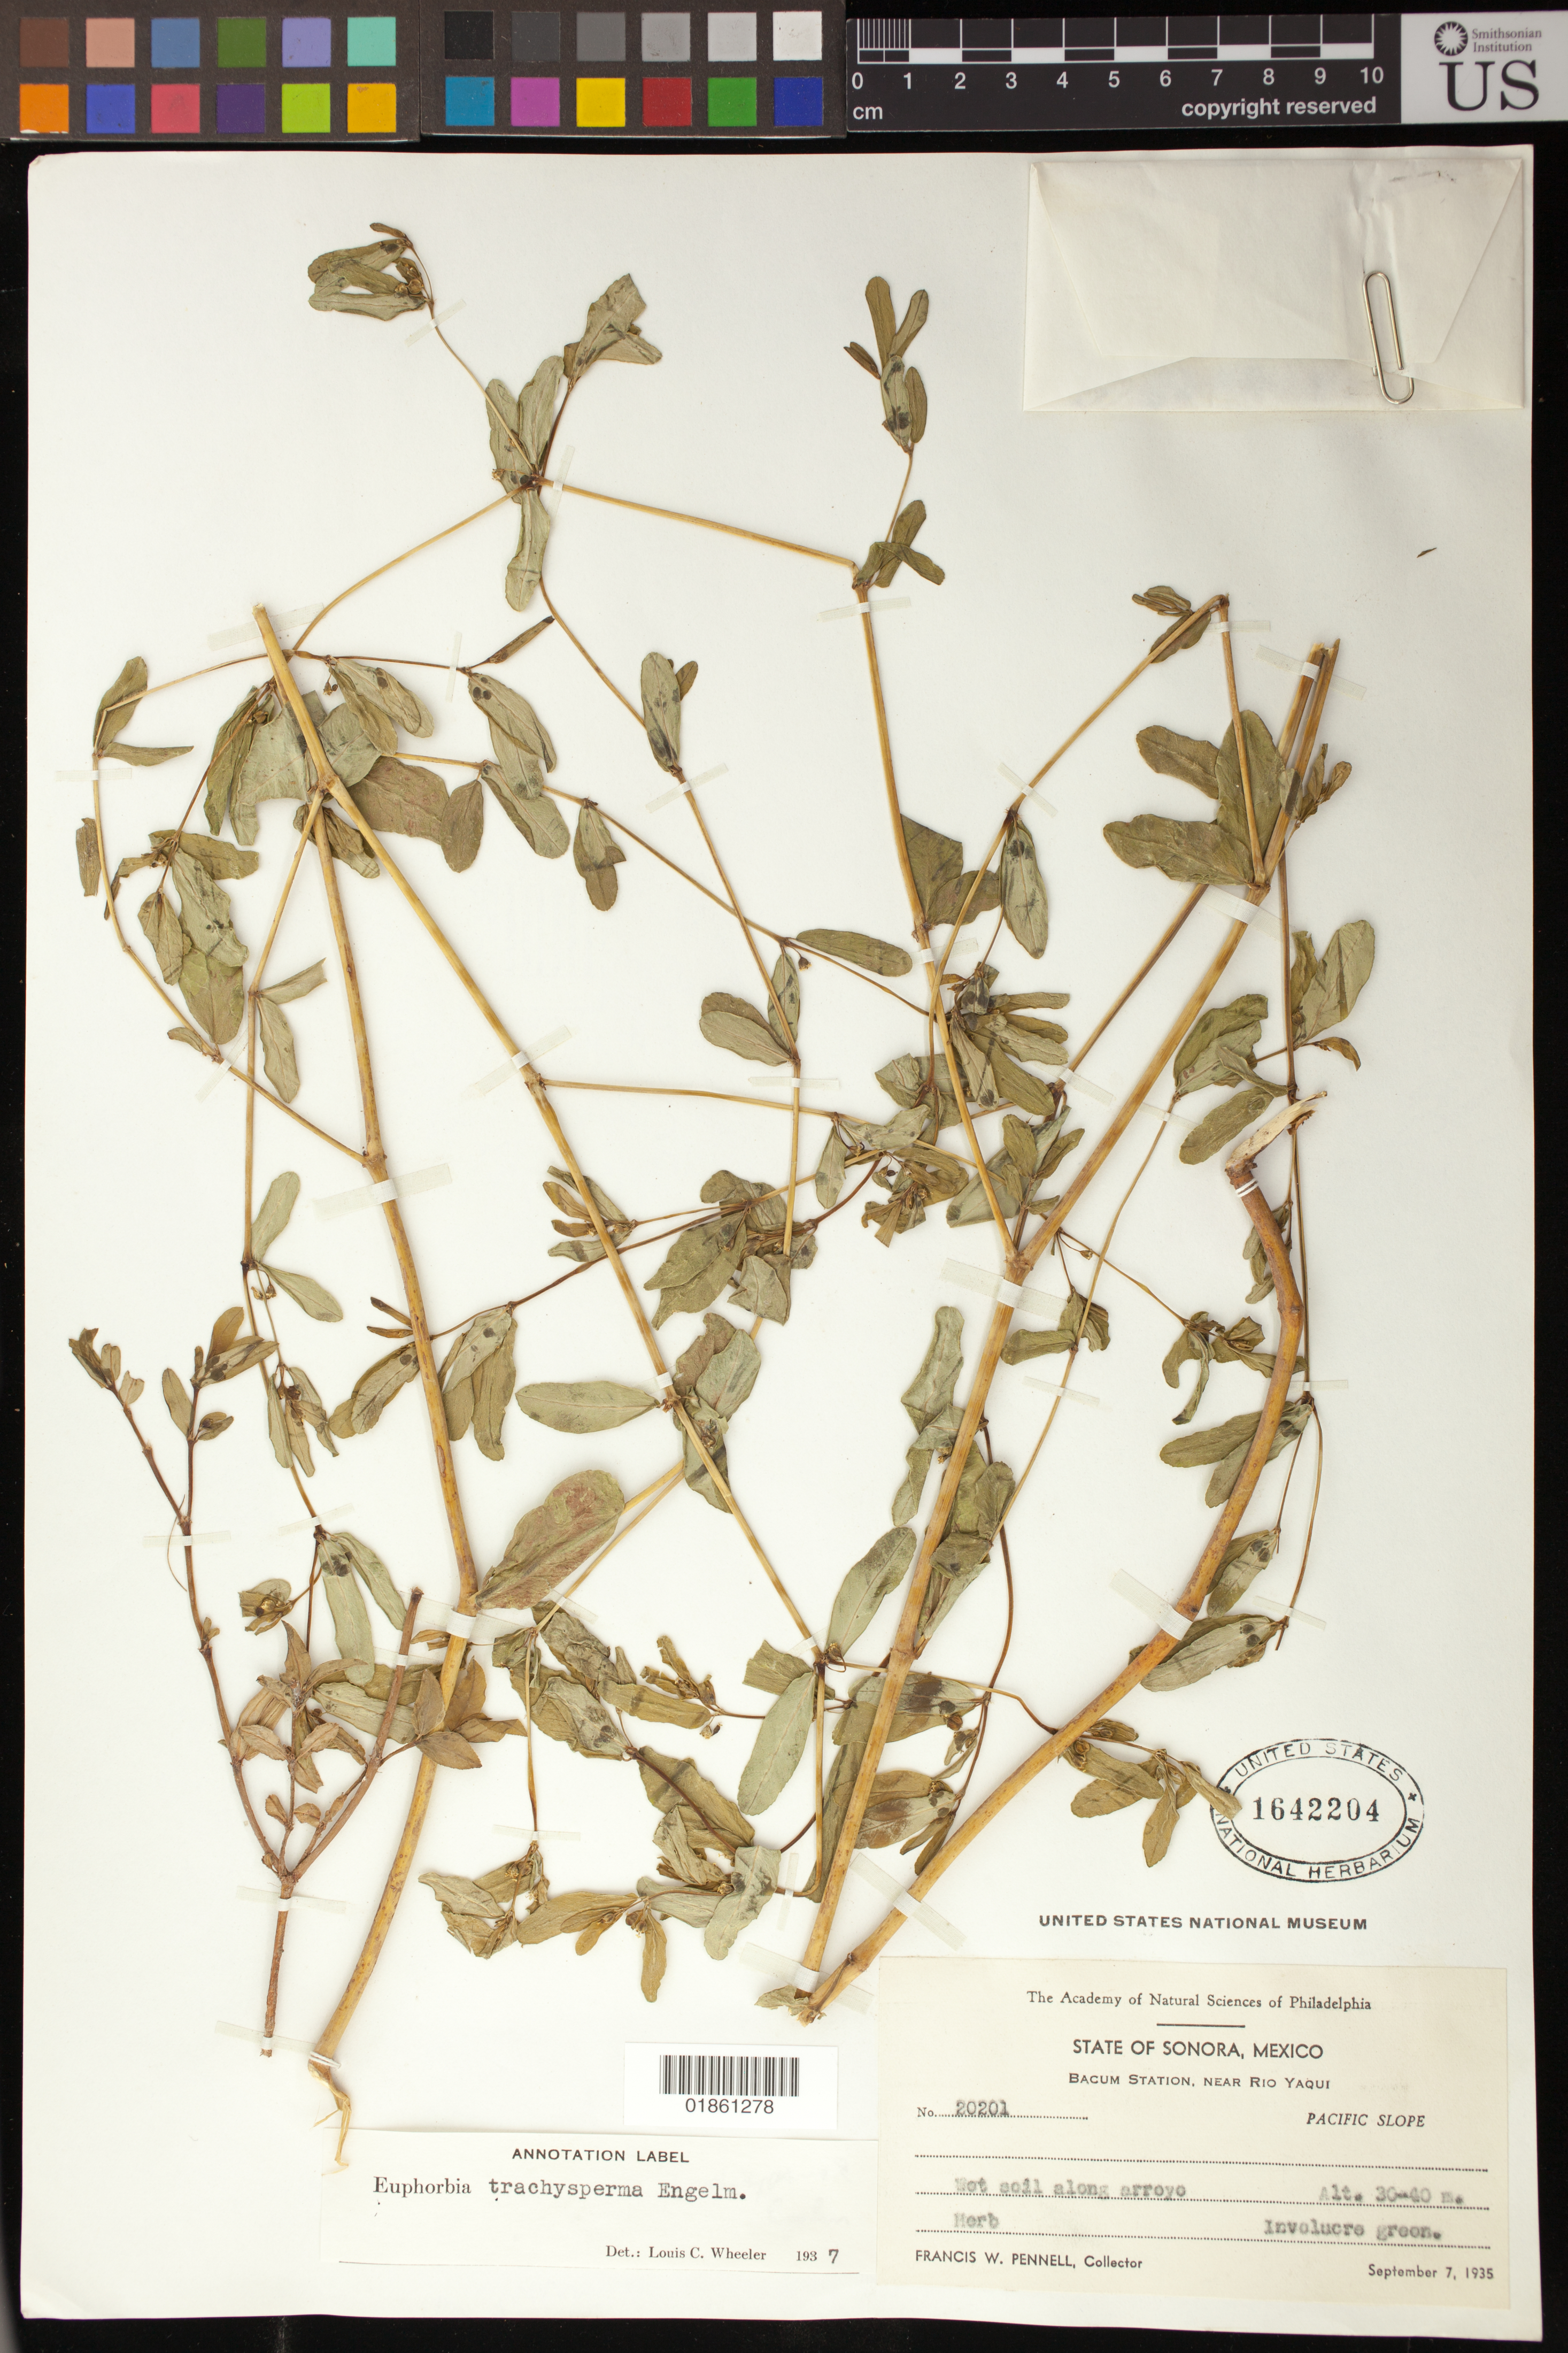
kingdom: Plantae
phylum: Tracheophyta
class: Magnoliopsida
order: Malpighiales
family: Euphorbiaceae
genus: Euphorbia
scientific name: Euphorbia trachysperma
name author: Engelm. in Emory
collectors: F. W. Pennell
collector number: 20201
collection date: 1935-09-07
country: Mexico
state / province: Sonora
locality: Bacum Station, near Rio Yaqui; Pacific Slope; Wet soil along arroyo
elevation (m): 30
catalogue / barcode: US 1642204